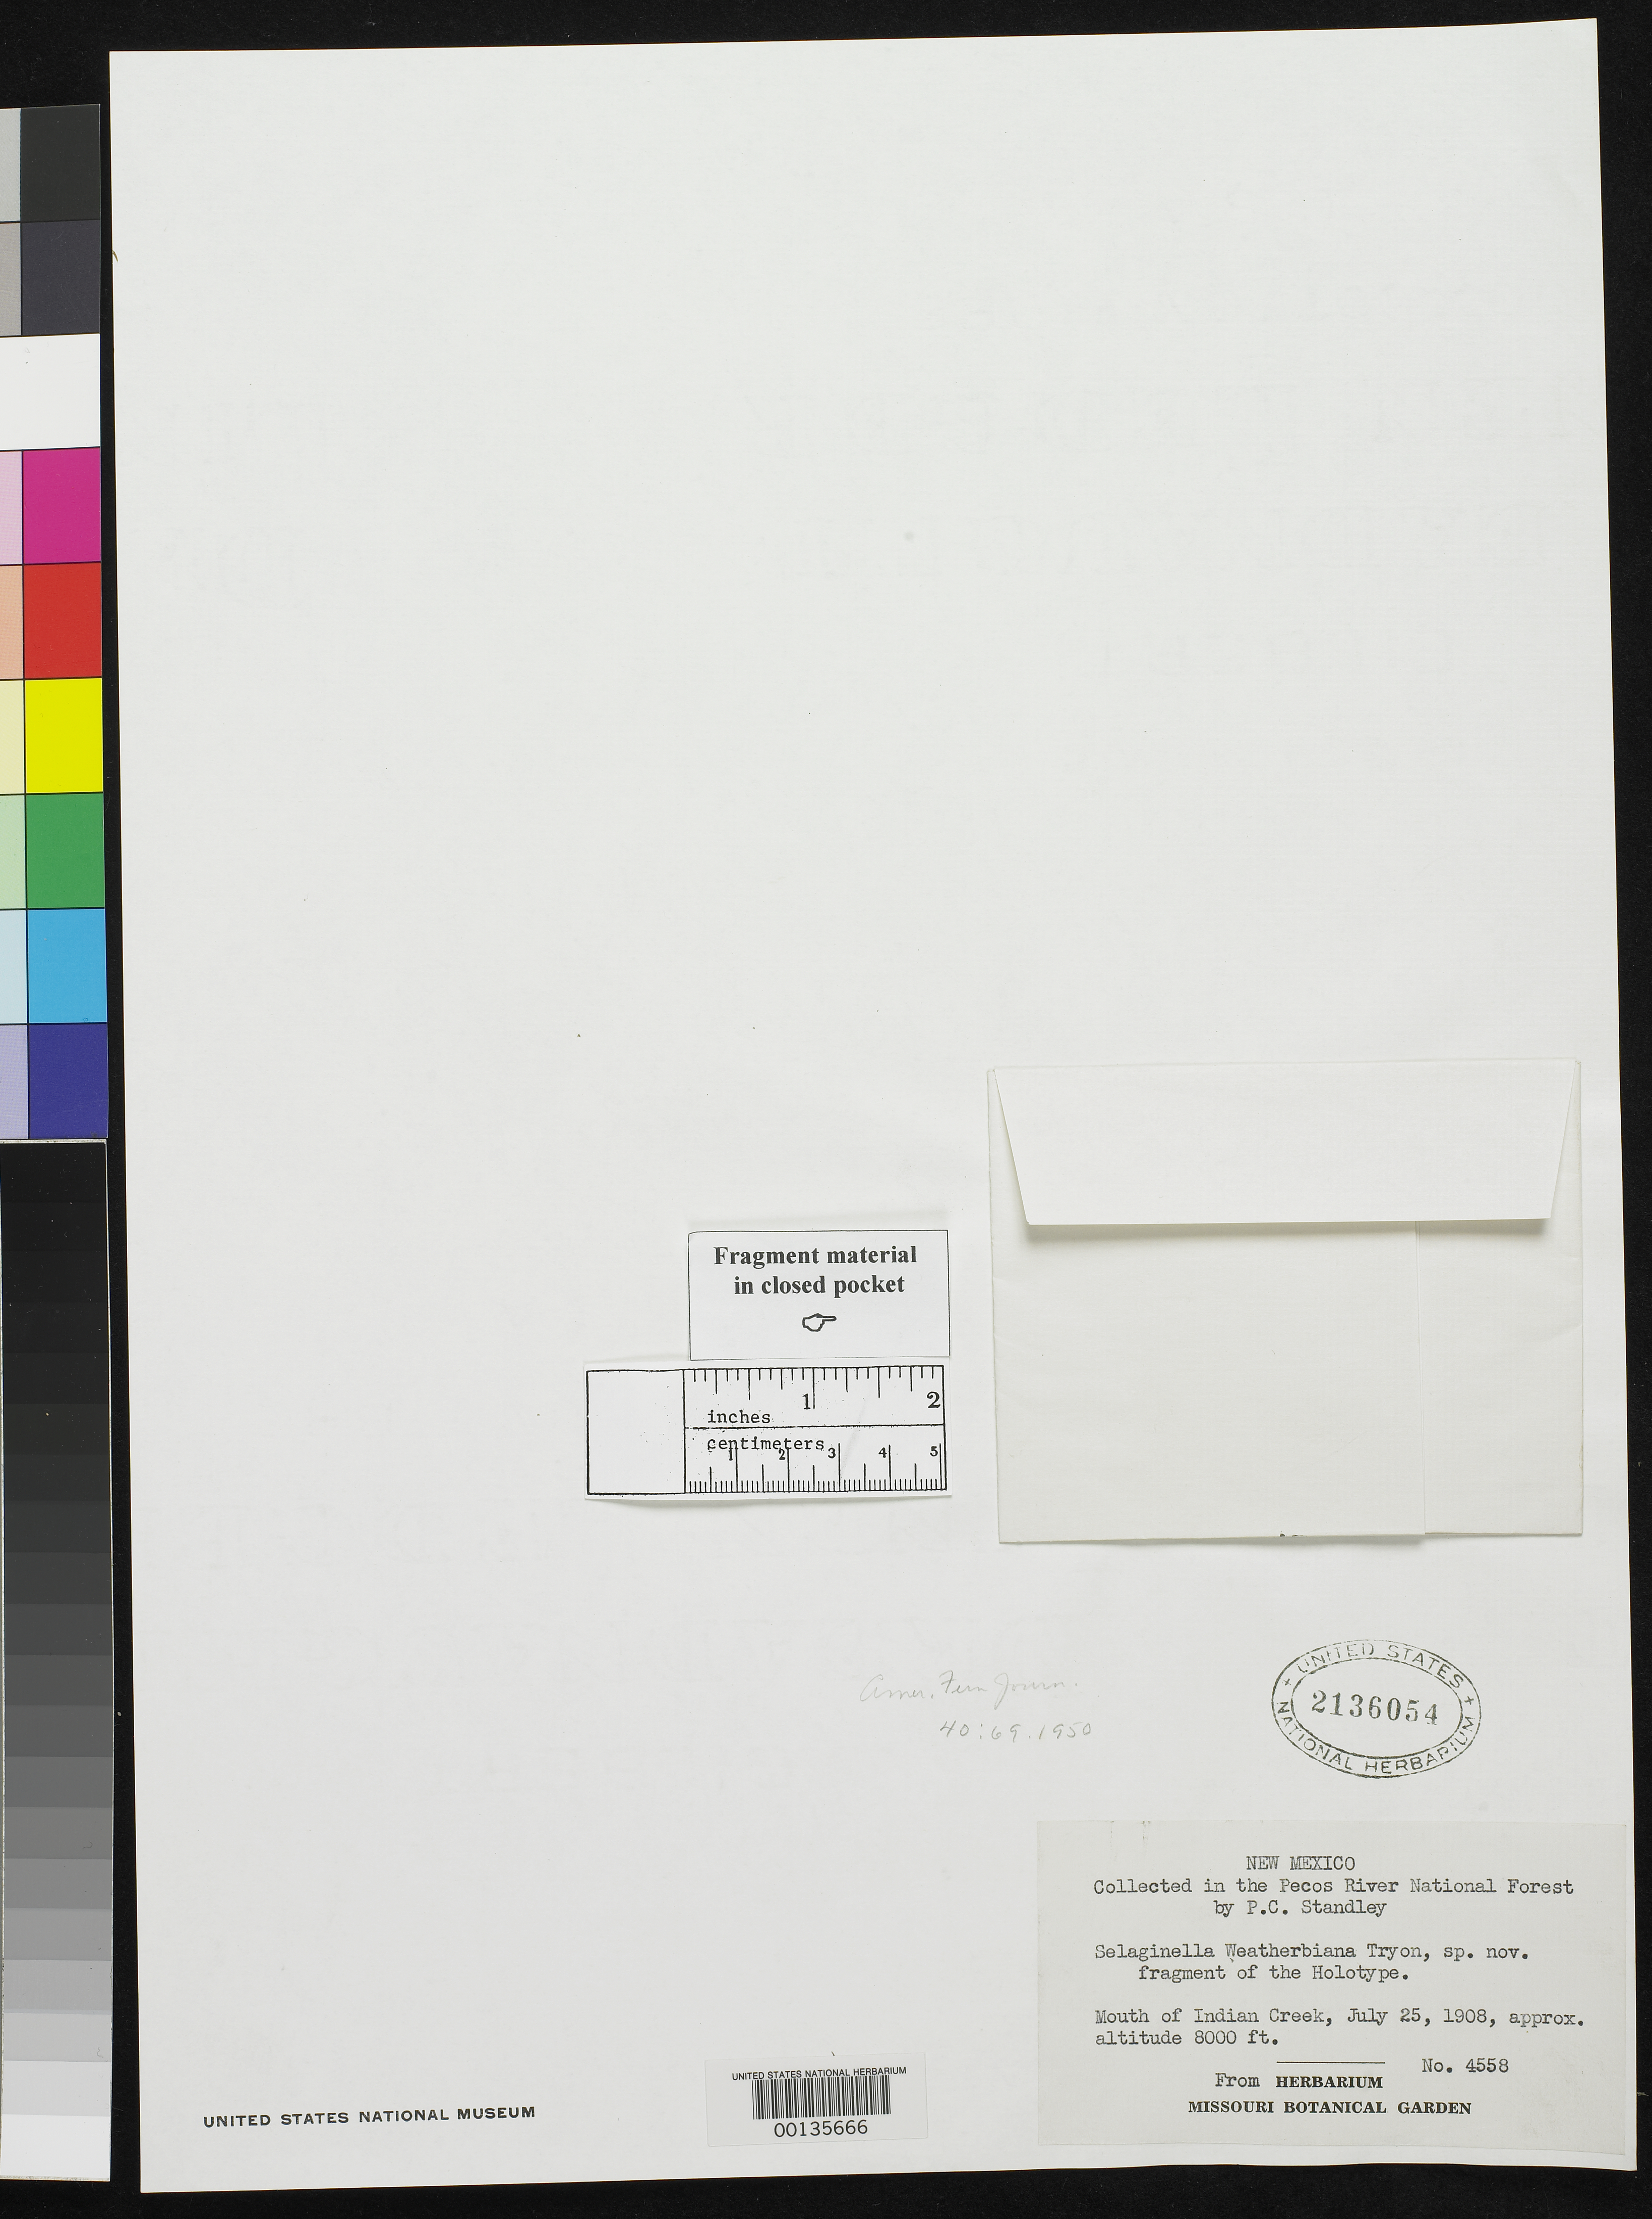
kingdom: Plantae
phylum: Tracheophyta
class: Lycopodiopsida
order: Selaginellales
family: Selaginellaceae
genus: Selaginella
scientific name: Selaginella weatherbiana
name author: R.M. Tryon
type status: Type Fragment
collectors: P. C. Standley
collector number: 4558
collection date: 1908-07-25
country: United States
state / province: New Mexico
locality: Mouth of Indian Creek.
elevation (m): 2438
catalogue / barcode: US 2136054